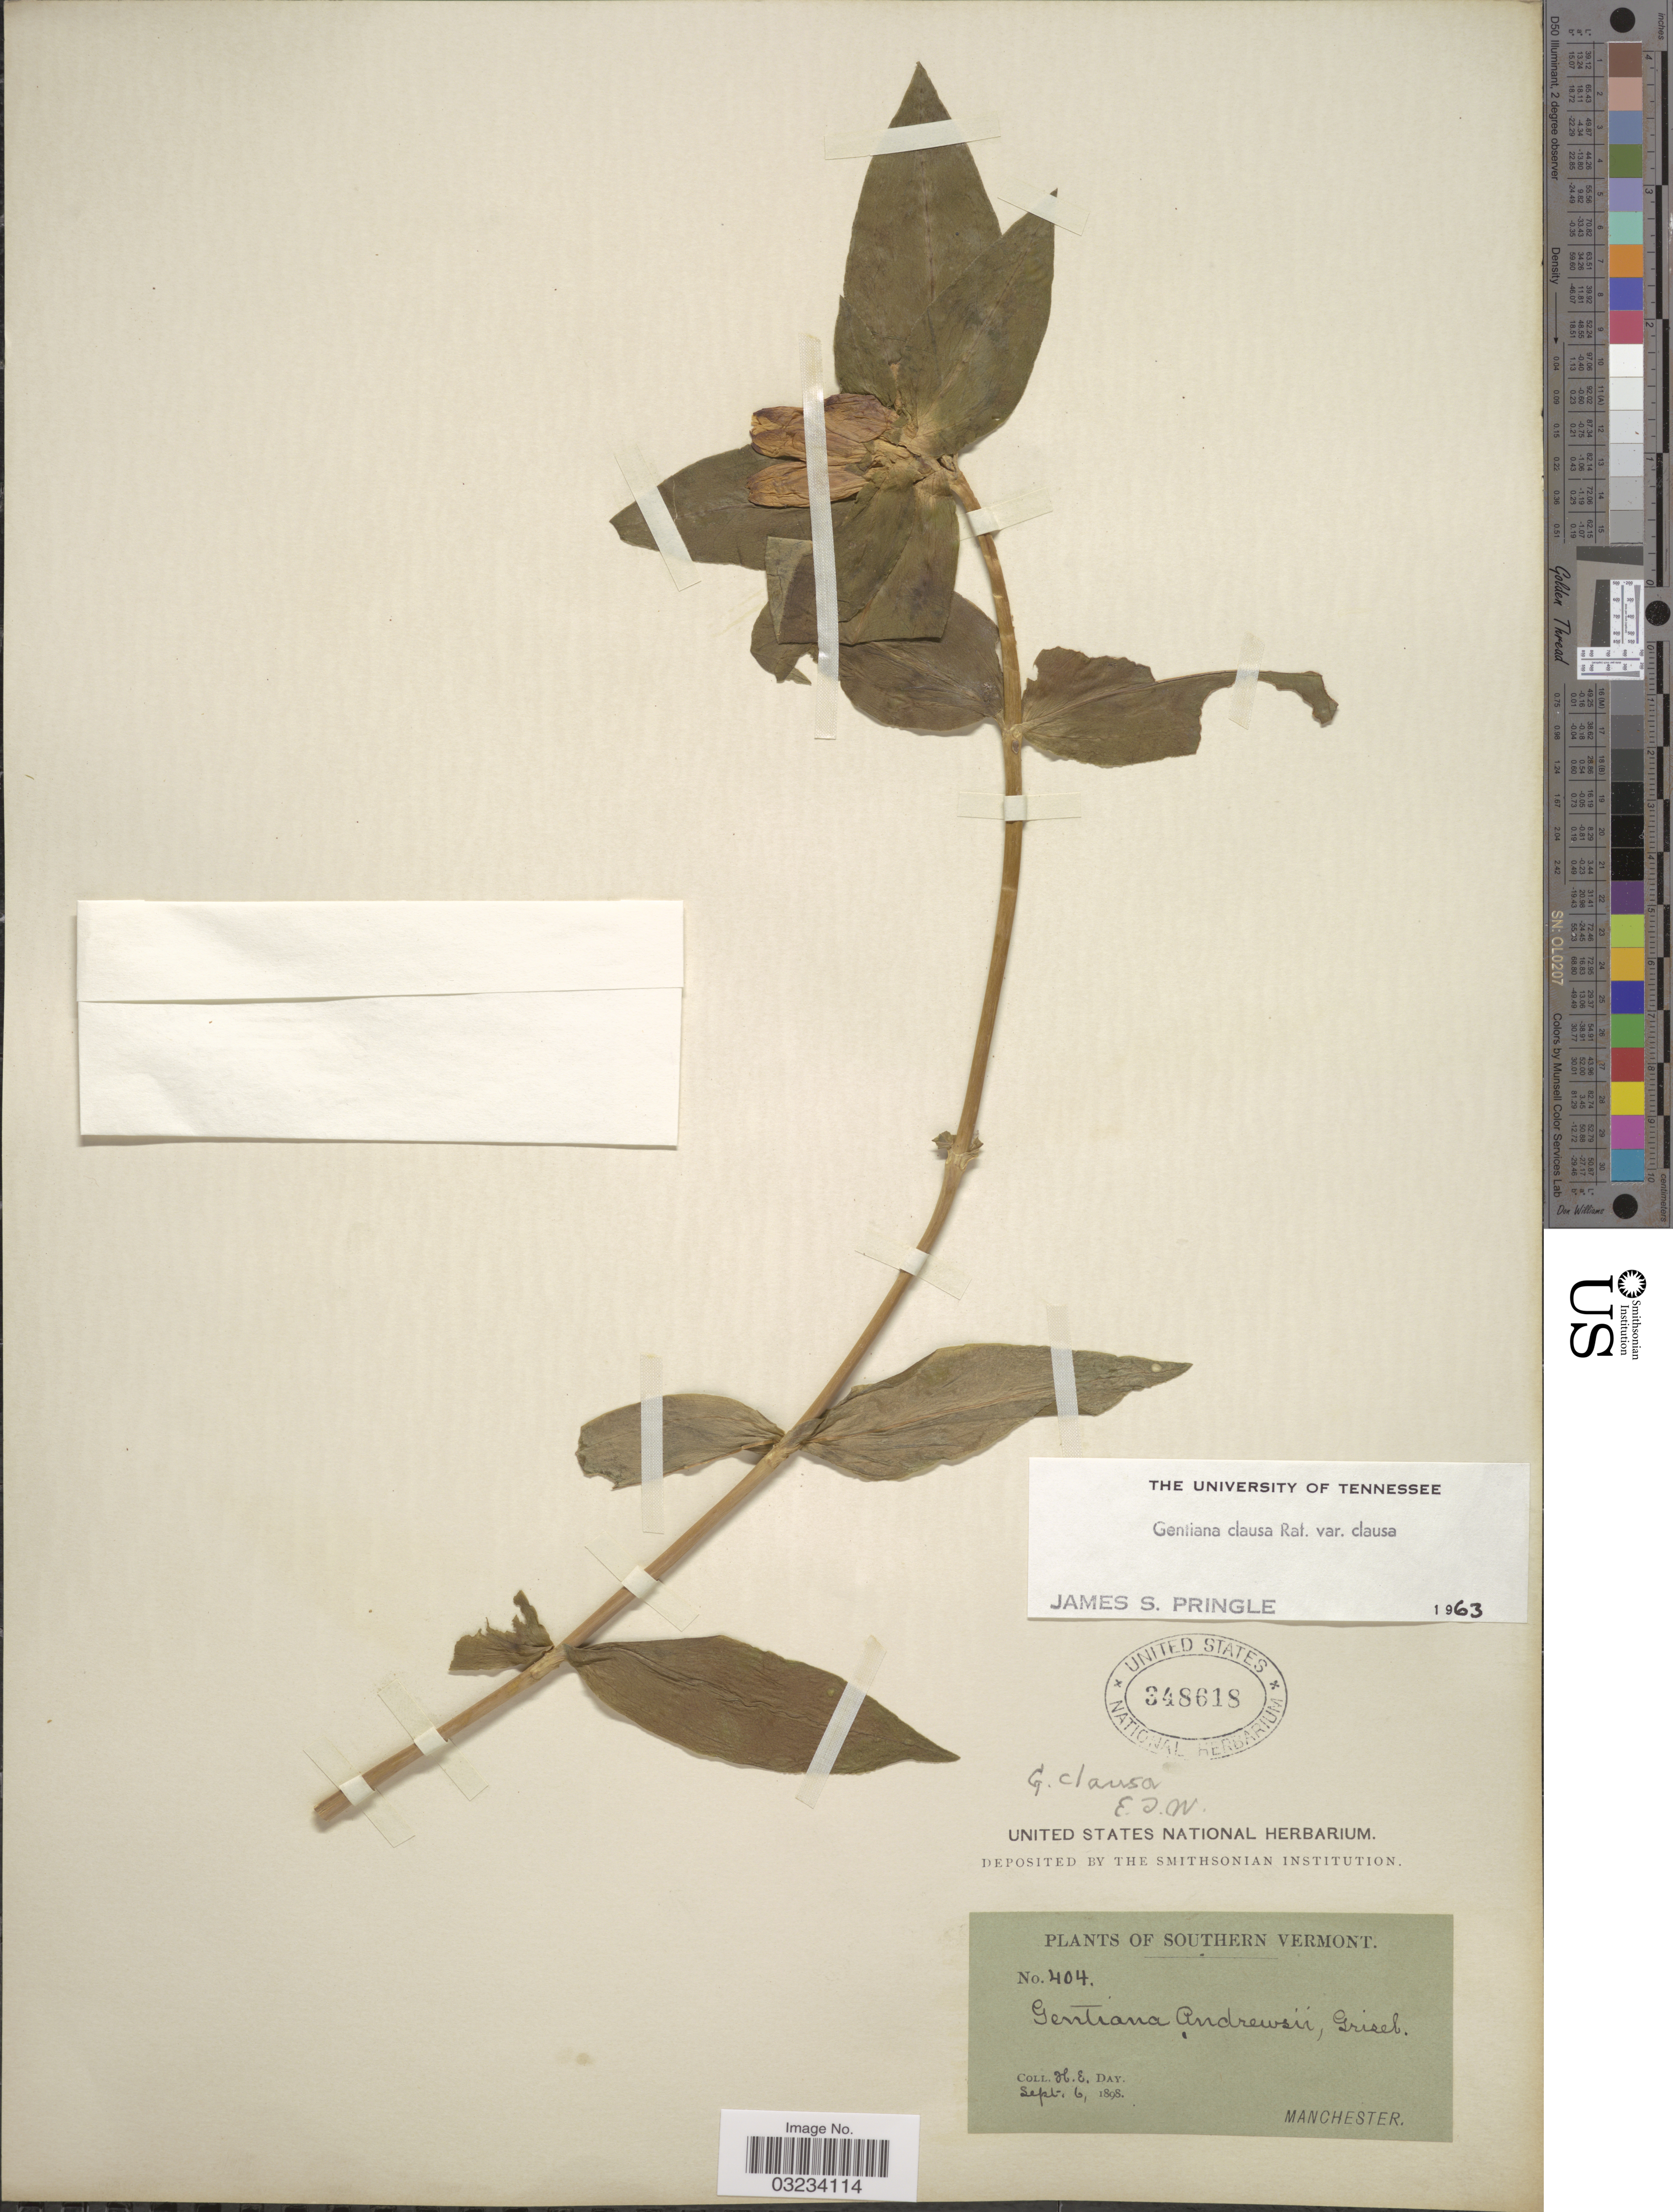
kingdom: Plantae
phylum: Tracheophyta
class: Magnoliopsida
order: Gentianales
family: Gentianaceae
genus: Gentiana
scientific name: Gentiana clausa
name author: Raf.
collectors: H. Day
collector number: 404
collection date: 1898-09-06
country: United States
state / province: Vermont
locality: Southern Vermont, Manchester.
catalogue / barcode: US 348618